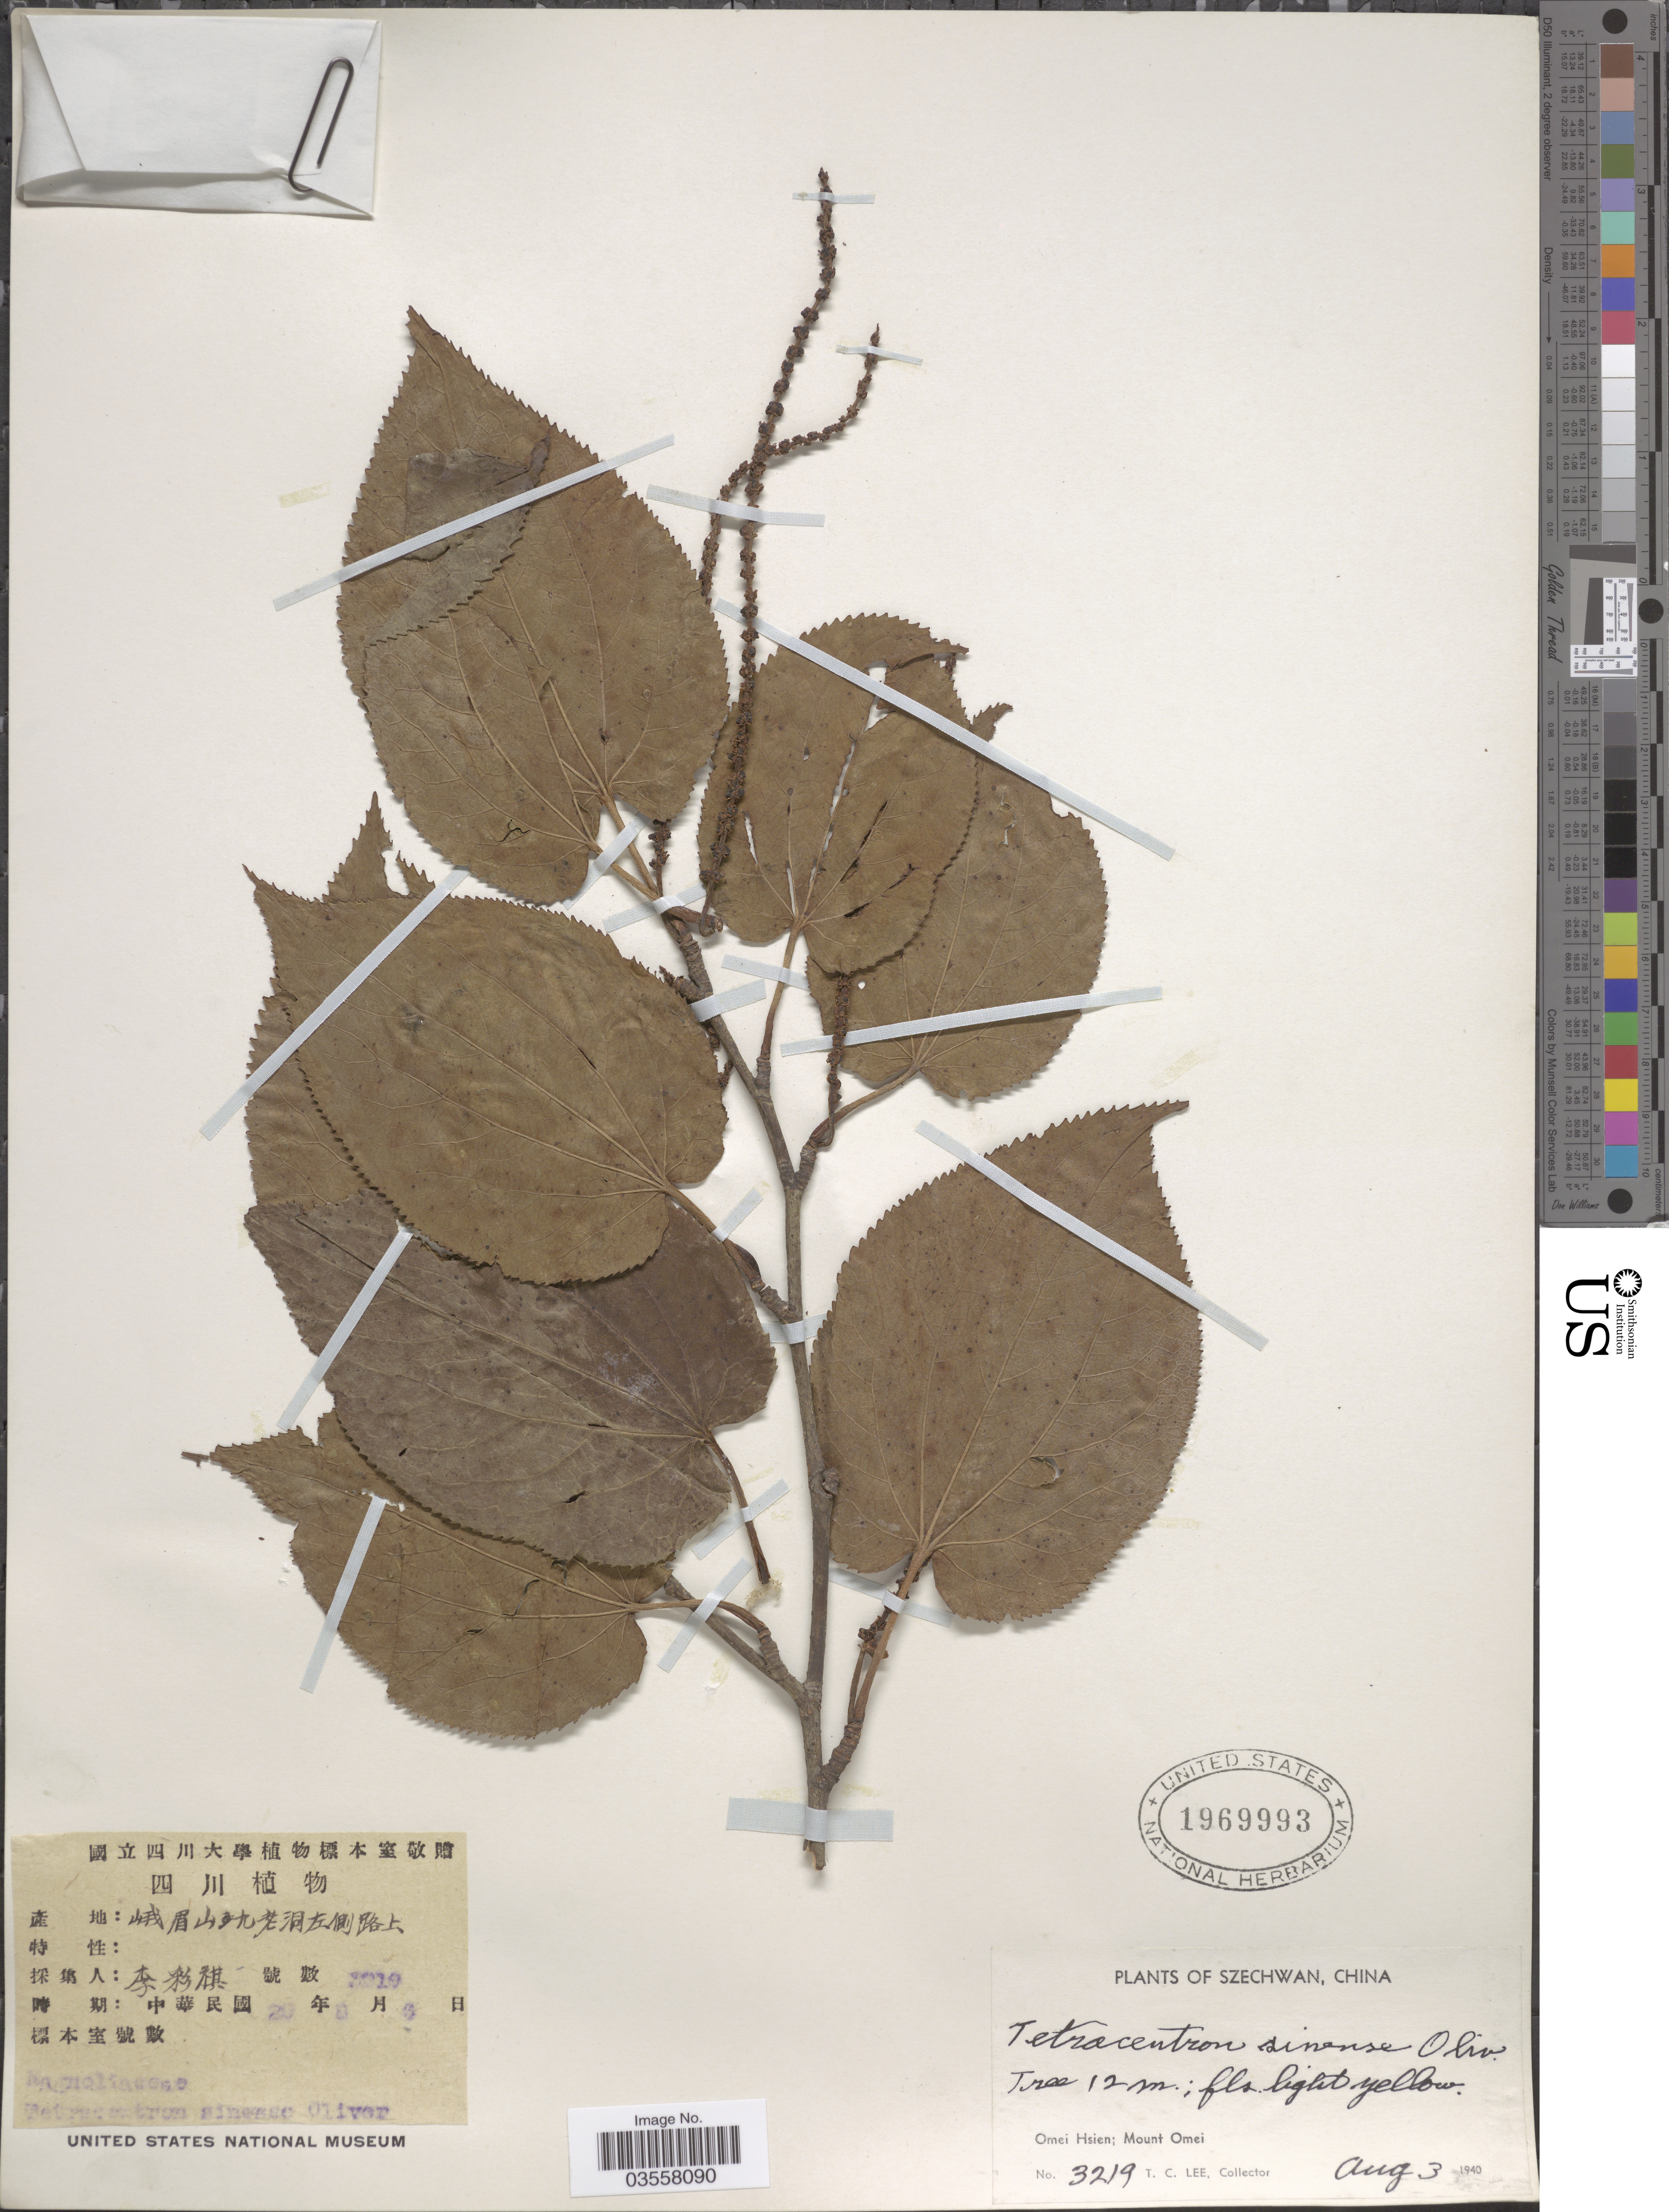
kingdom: Plantae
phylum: Tracheophyta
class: Magnoliopsida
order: Trochodendrales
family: Trochodendraceae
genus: Tetracentron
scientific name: Tetracentron sinense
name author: Oliv.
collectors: T. Lee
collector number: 3219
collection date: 1940-08-03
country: China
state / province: Sichuan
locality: Szechwan. Omei Hsien; Mount Omei.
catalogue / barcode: US 1969993